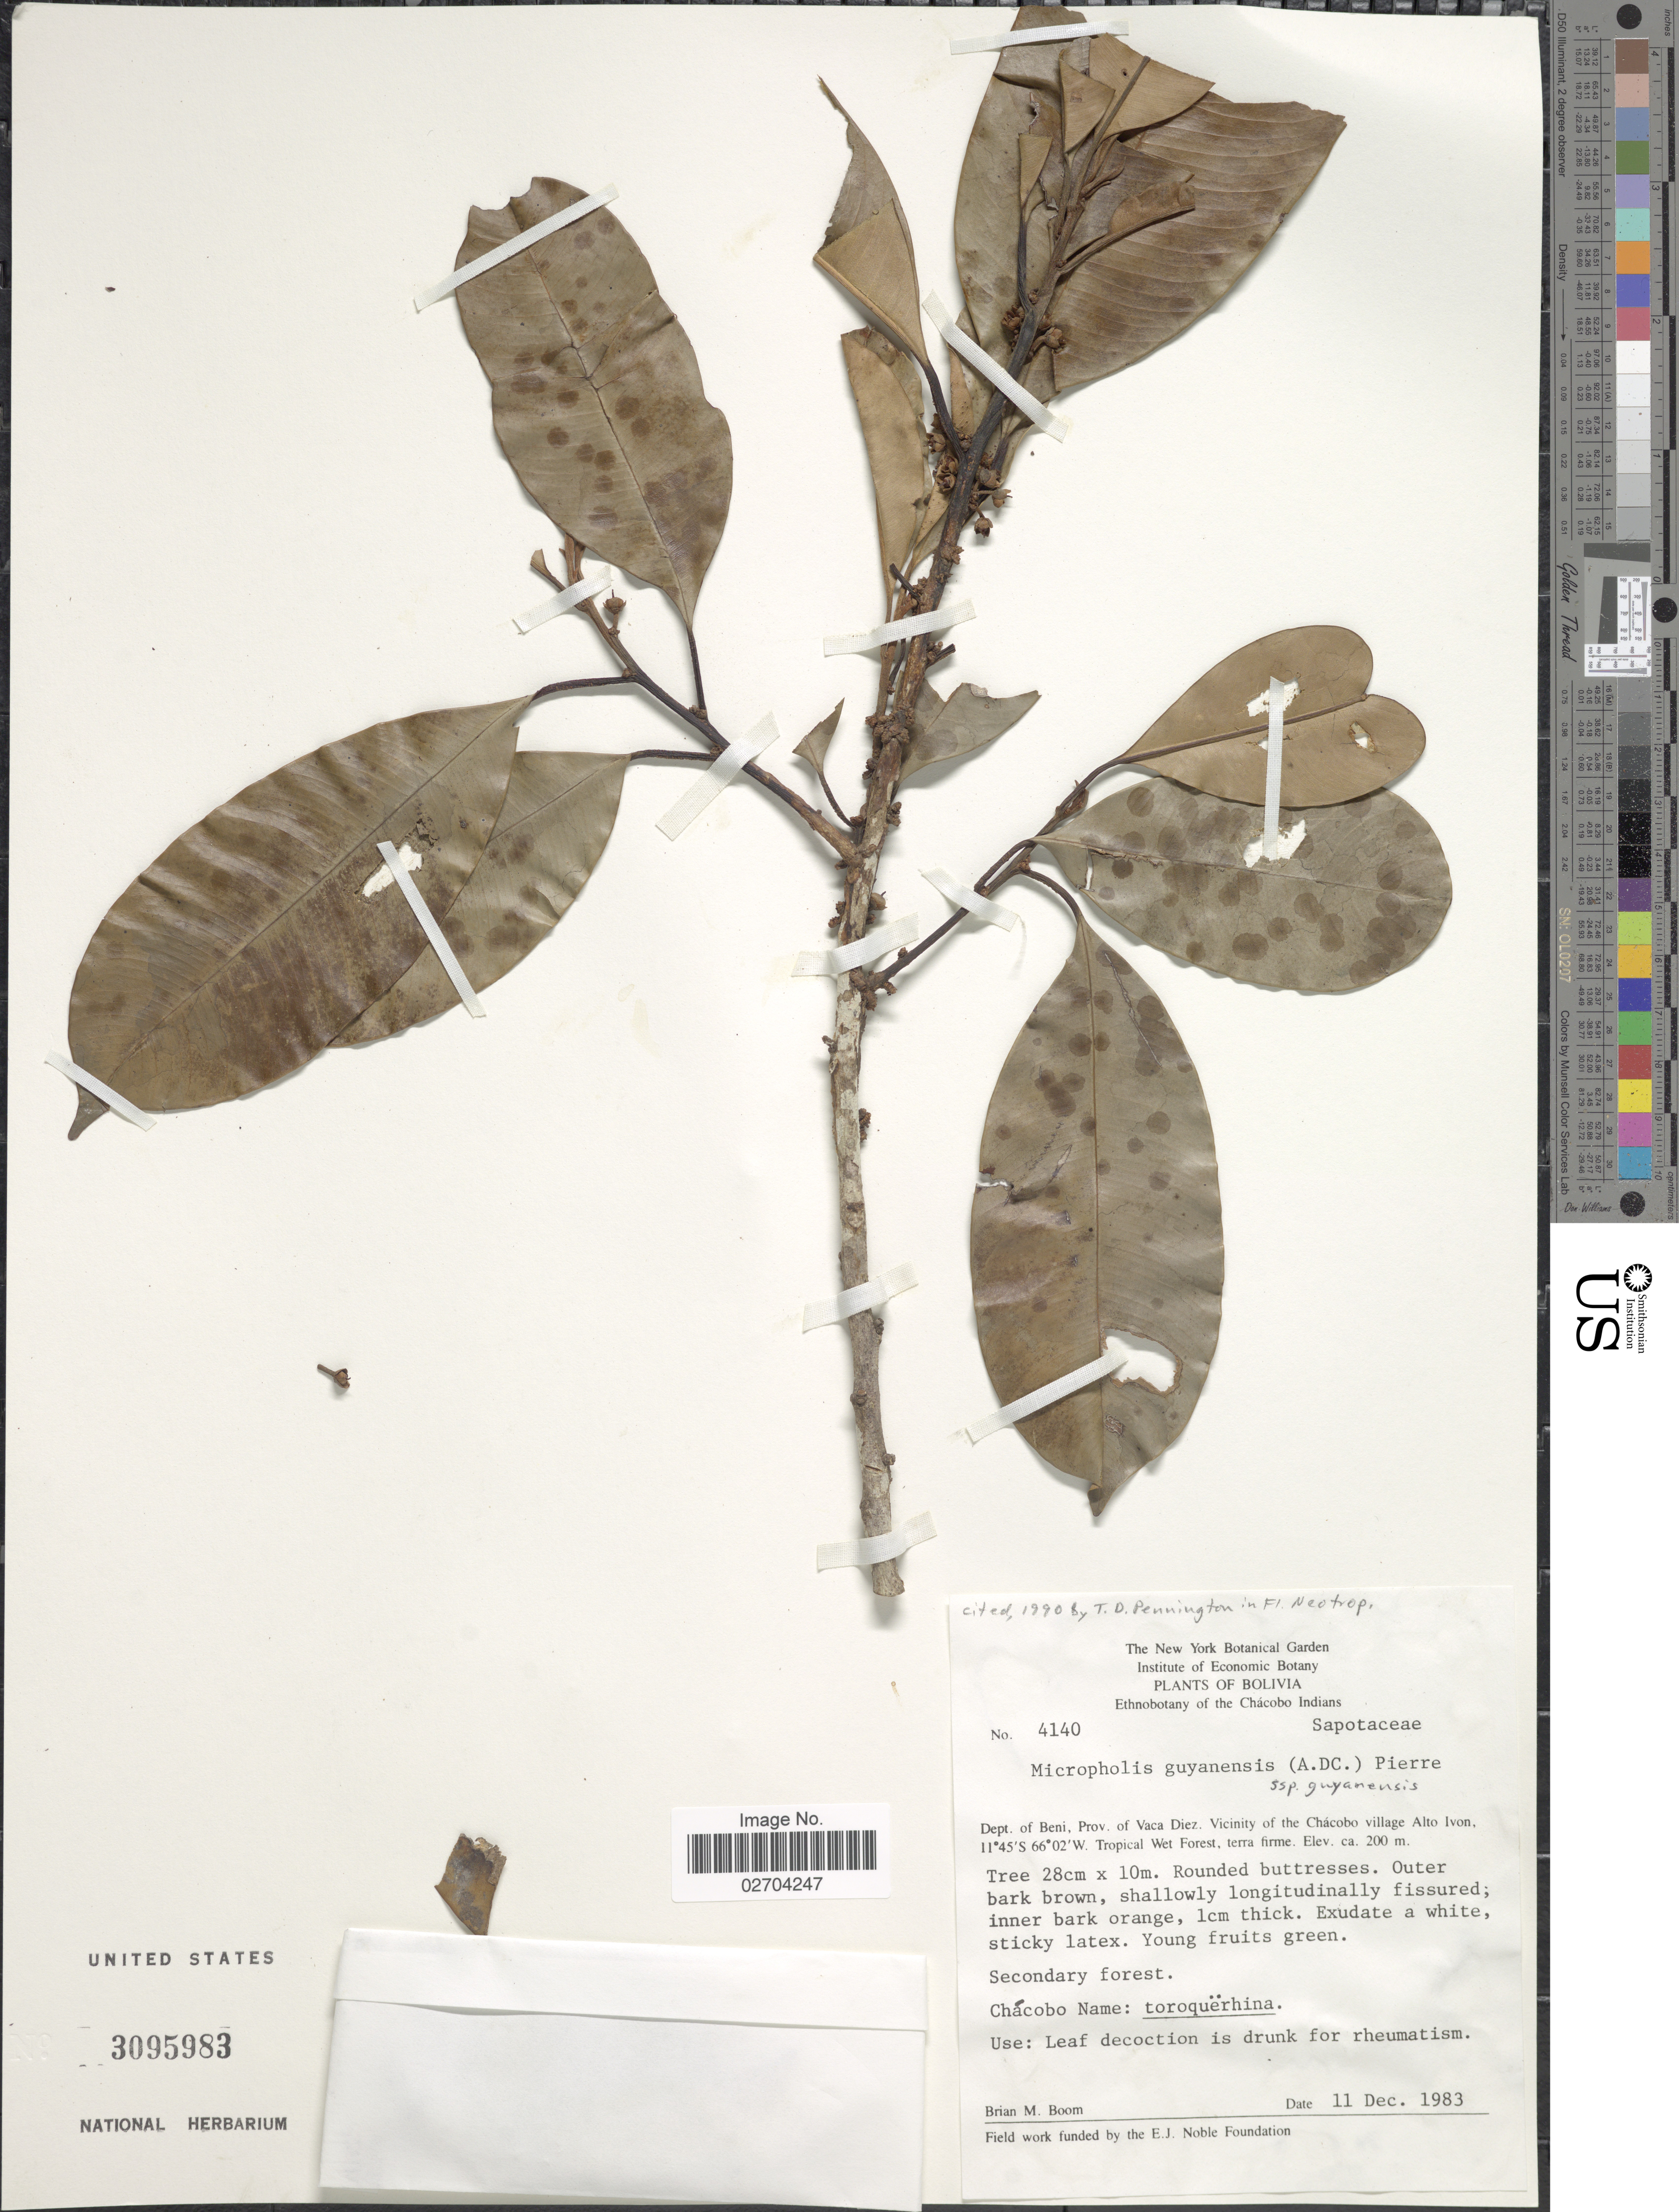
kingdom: Plantae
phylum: Tracheophyta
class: Magnoliopsida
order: Ericales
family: Sapotaceae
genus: Micropholis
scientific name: Micropholis guyanensis subsp. guyanensis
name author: (A. DC.) Pierre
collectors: B. M. Boom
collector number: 4140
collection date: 1983-12-11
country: Bolivia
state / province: Beni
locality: Dept. of Beni, Prov. Vaca Diez. Vicinity of the Chácobo village Alto Ivon, Tropical Wet forest, terra firme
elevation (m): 200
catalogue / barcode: US 3095983